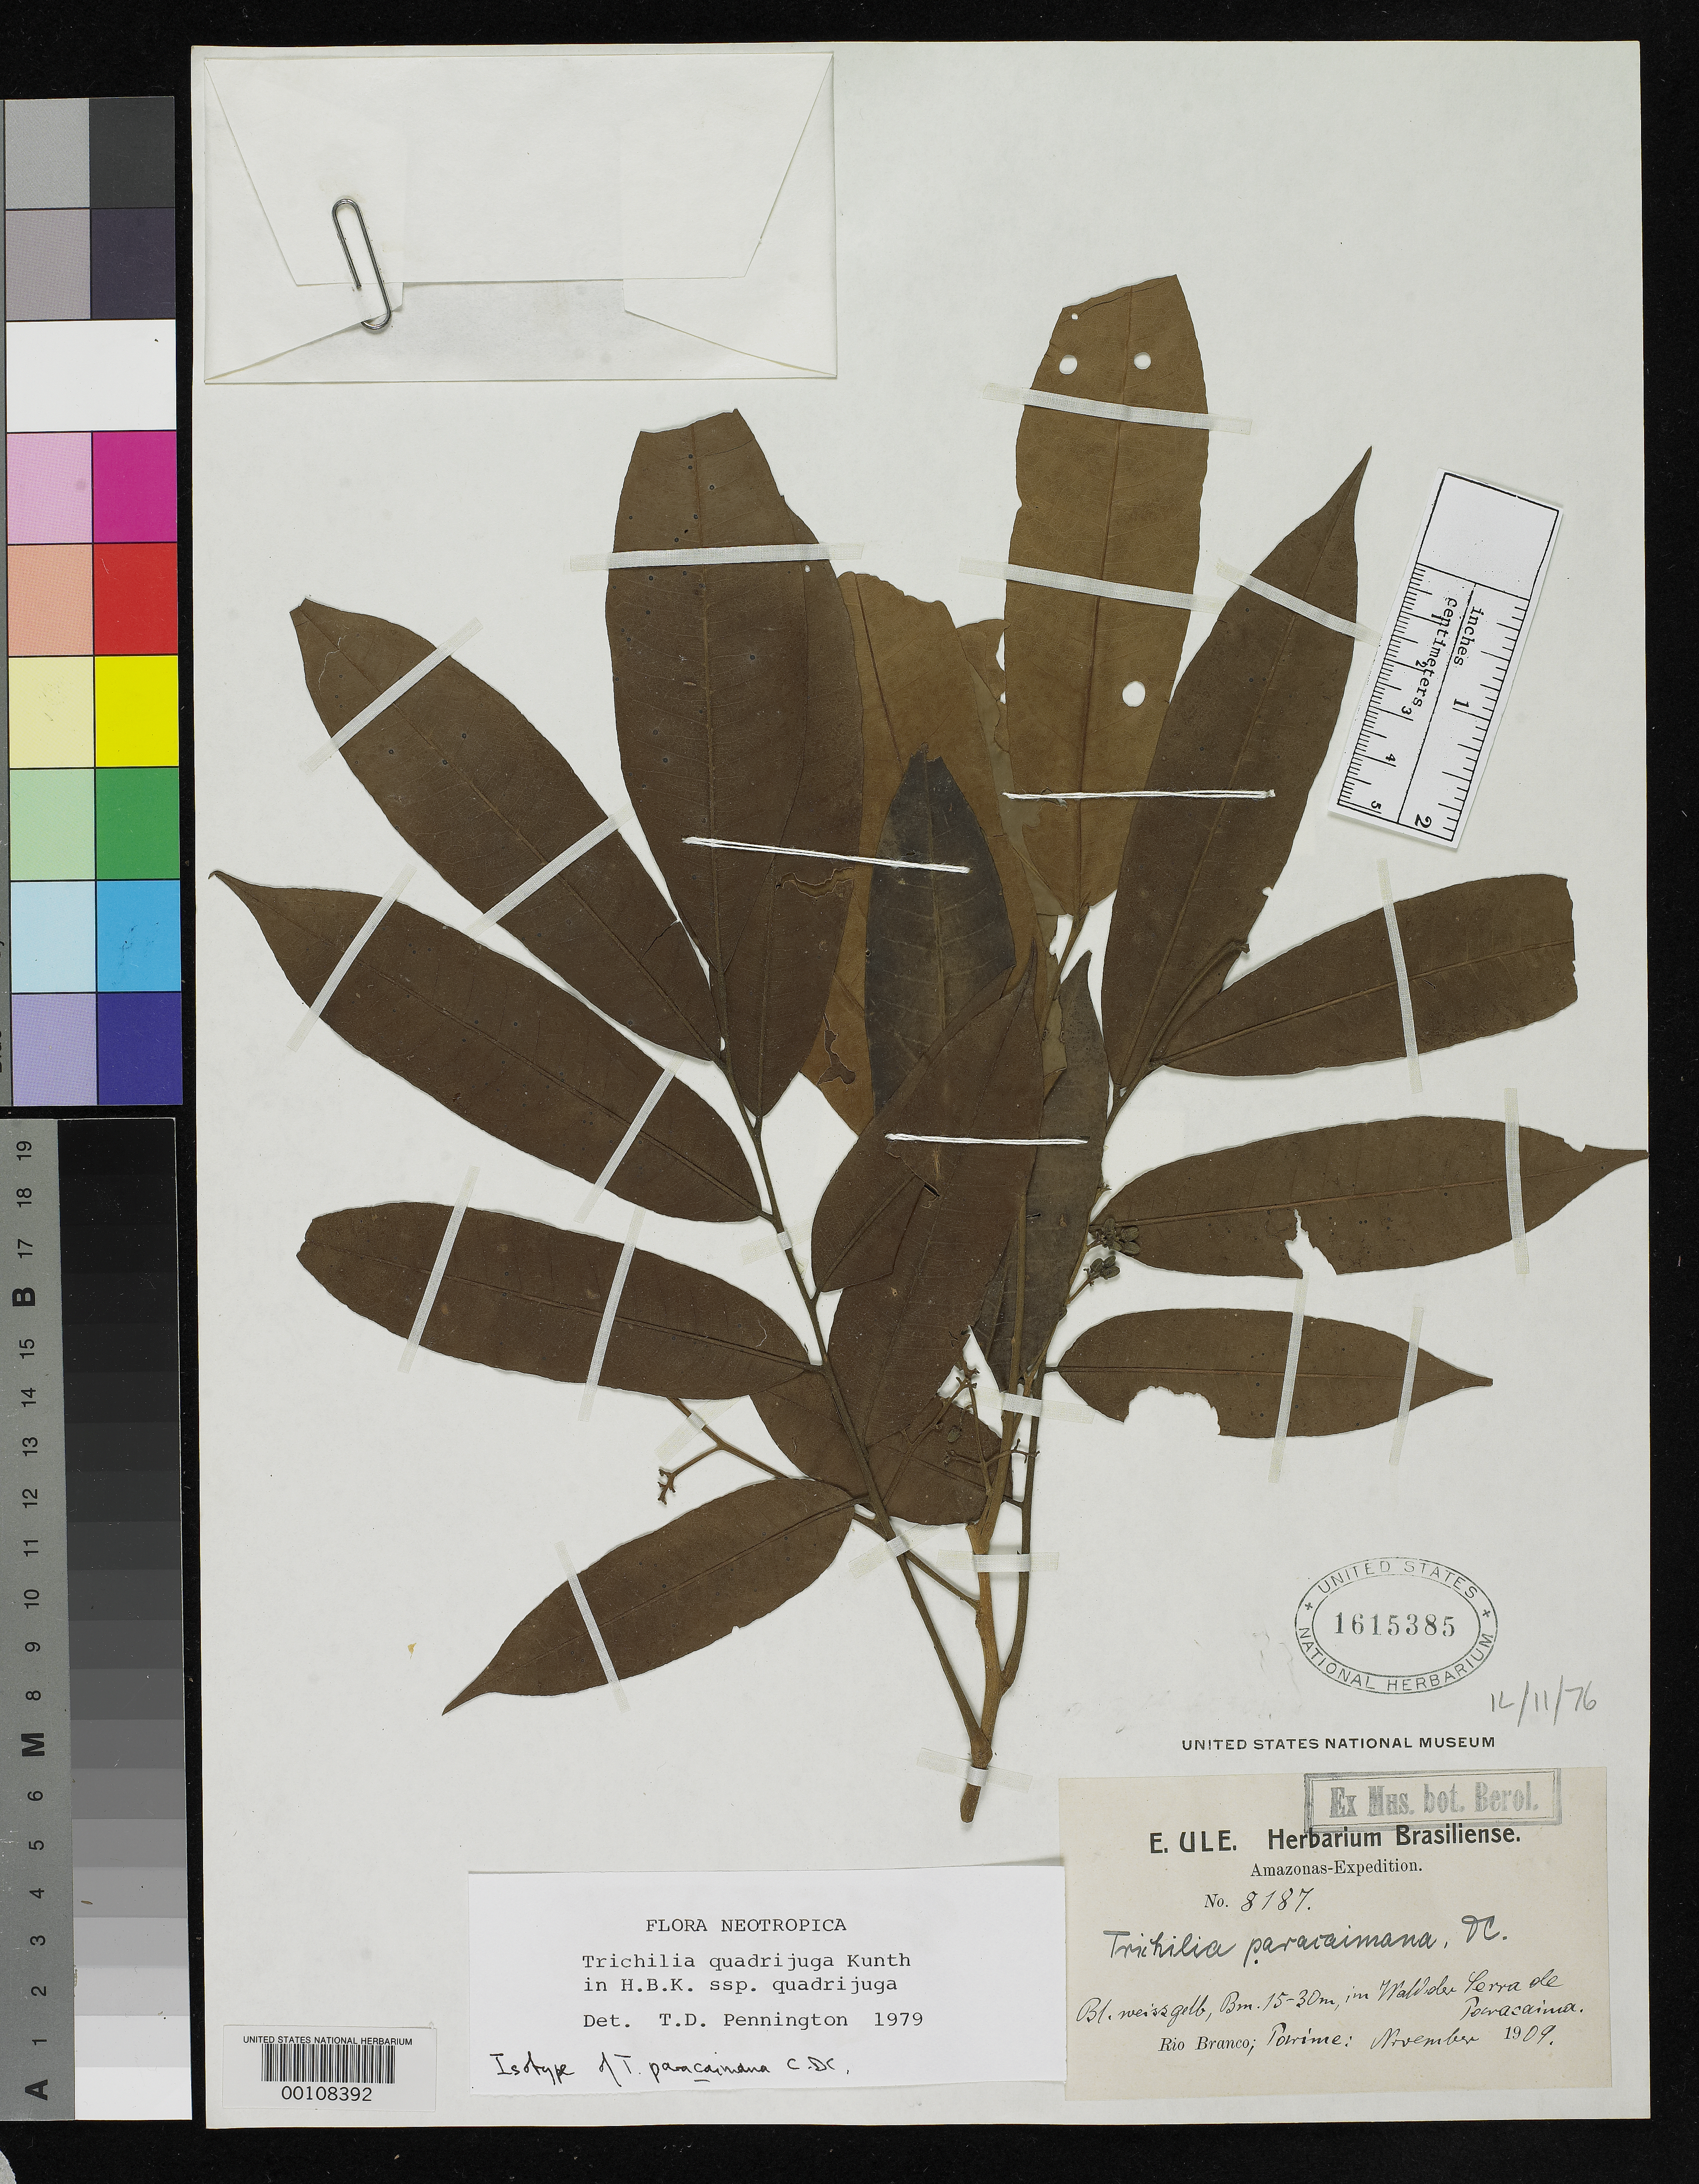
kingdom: Plantae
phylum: Tracheophyta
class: Magnoliopsida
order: Sapindales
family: Meliaceae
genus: Trichilia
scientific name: Trichilia paracaimana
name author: C. DC.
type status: Isotype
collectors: E. H. Ule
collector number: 8187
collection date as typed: Nov 1909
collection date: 1909-11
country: Brazil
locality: Rio Blanco, Porrime, Serra de Paracaima.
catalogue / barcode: US 1615385